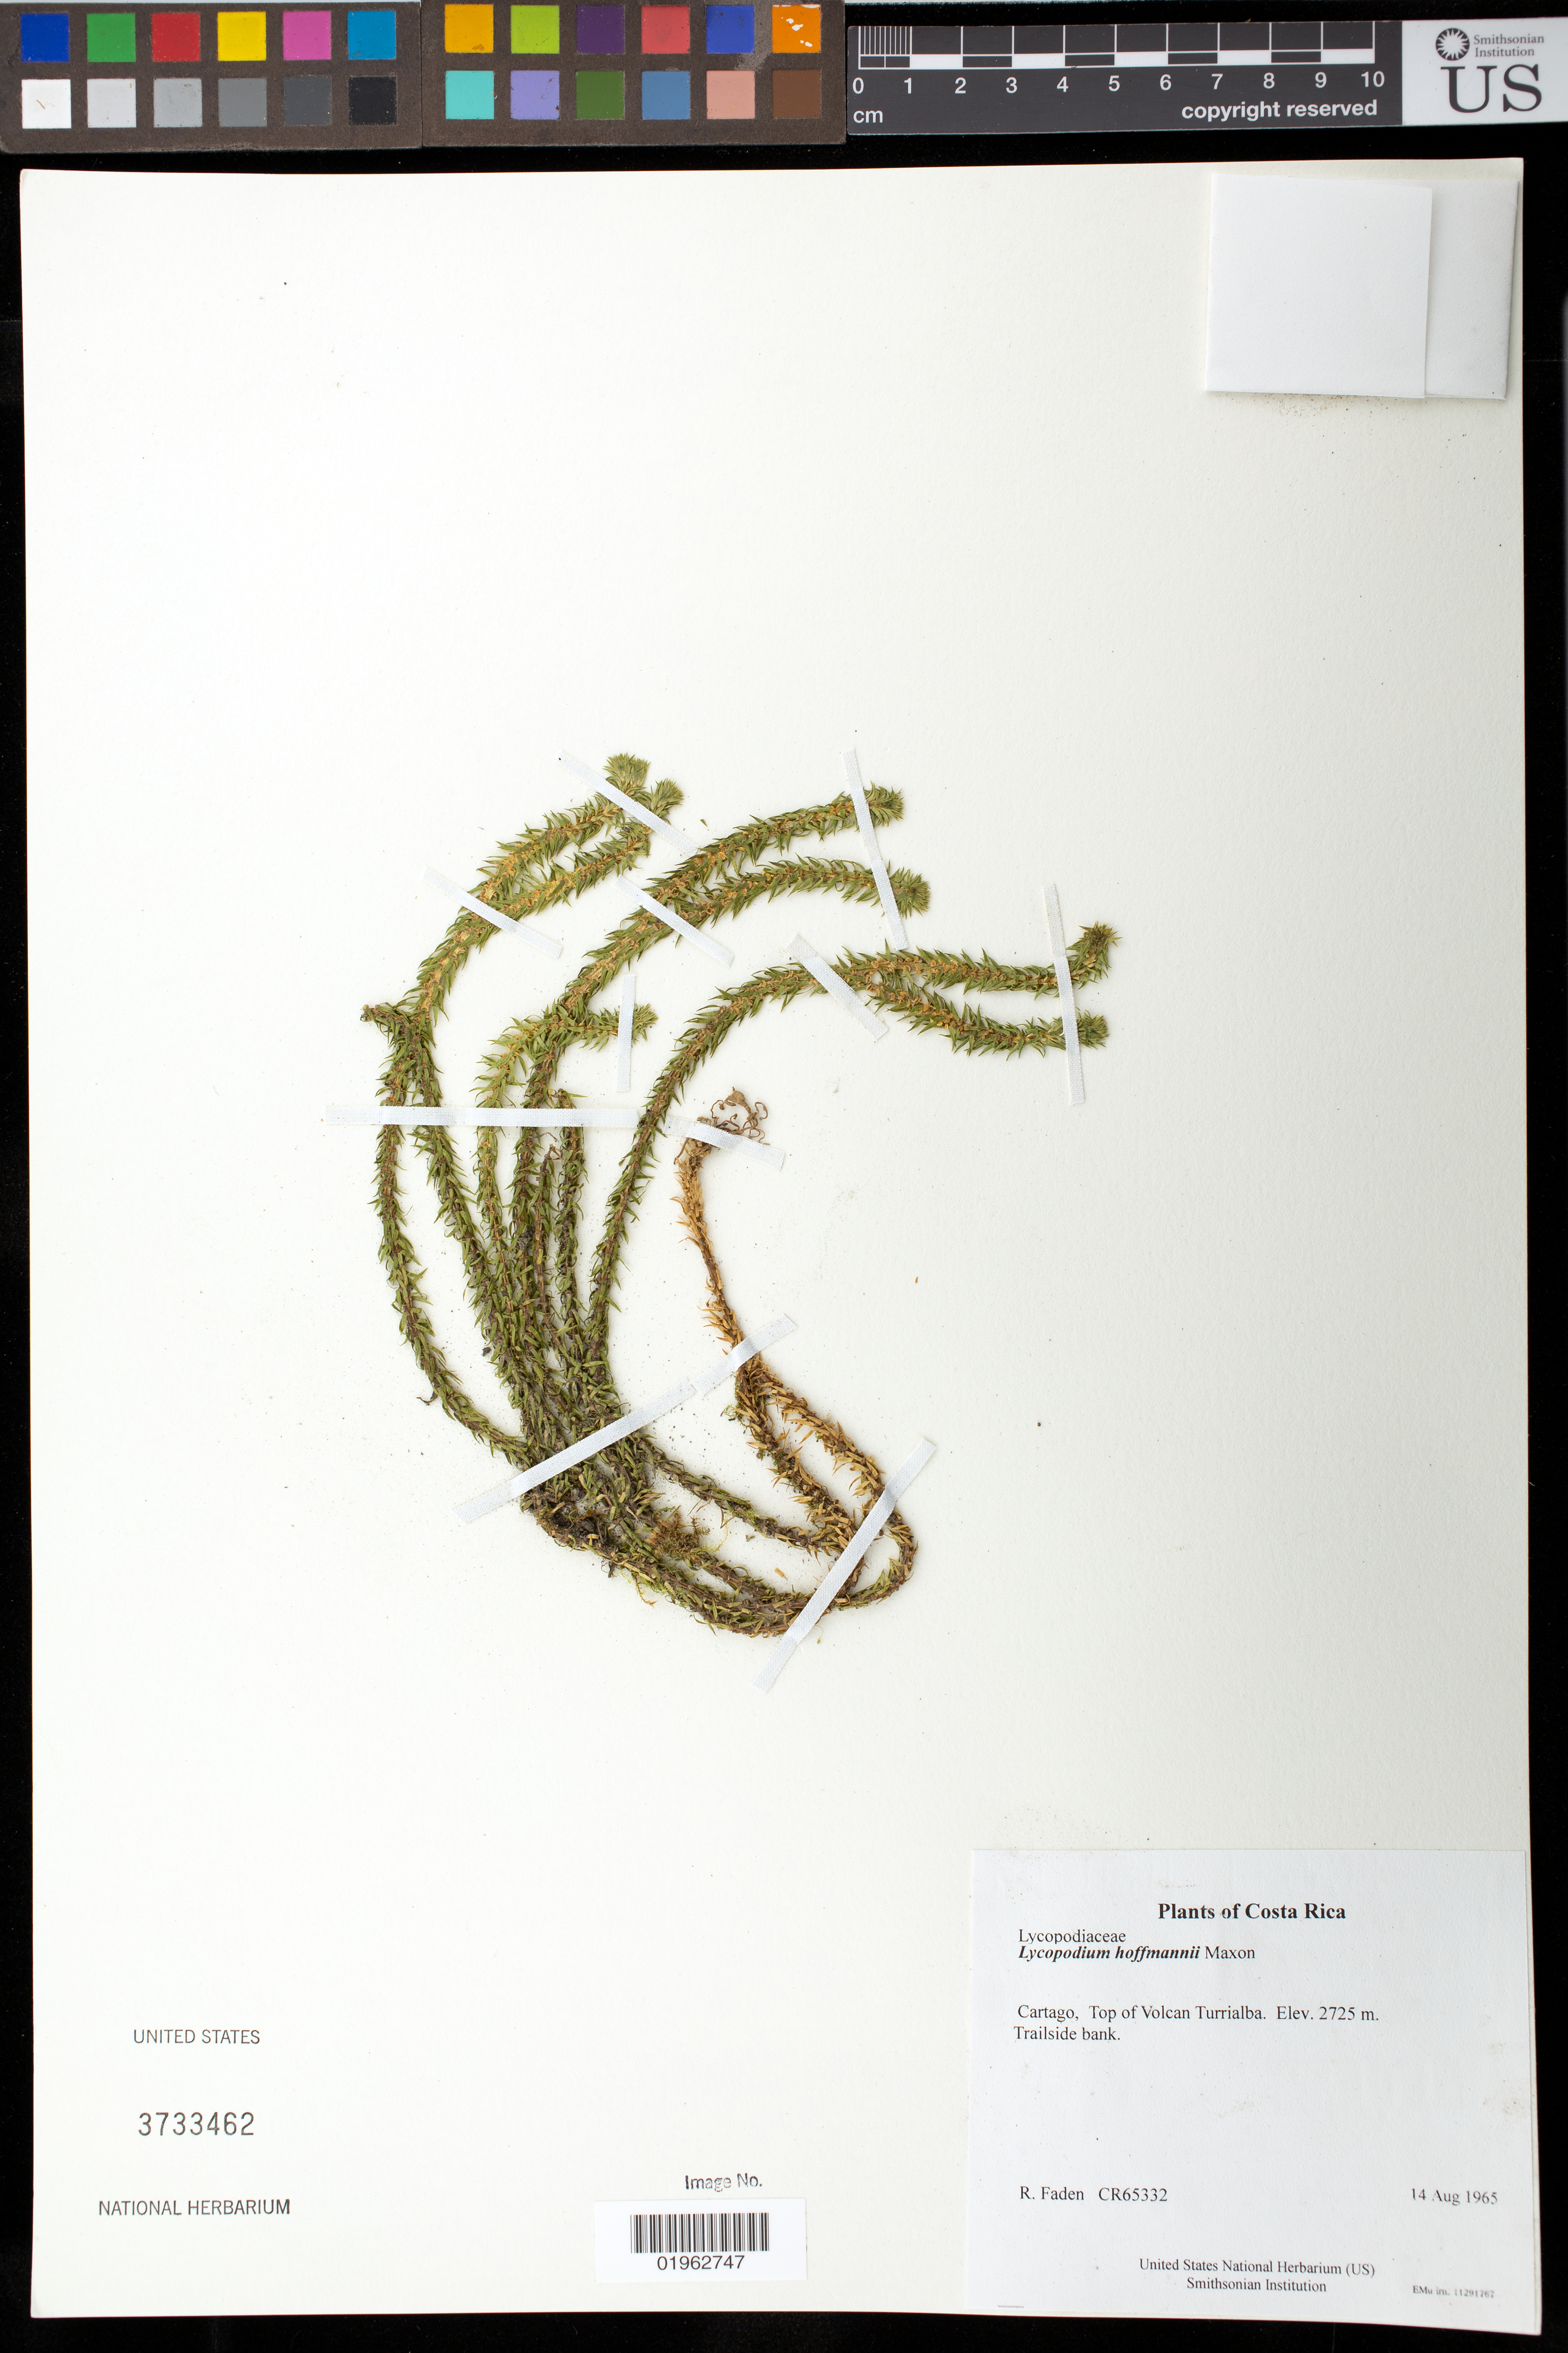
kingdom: Plantae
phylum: Tracheophyta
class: Lycopodiopsida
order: Lycopodiales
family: Lycopodiaceae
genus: Phlegmariurus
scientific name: Phlegmariurus hoffmannii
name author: (Maxon) B. Øllg.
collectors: R. B. Faden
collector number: CR65332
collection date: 1965-08-14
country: Costa Rica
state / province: Cartago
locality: Top of Volcan Turrialba.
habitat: Trailside bank.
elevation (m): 2725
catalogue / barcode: US 3733462